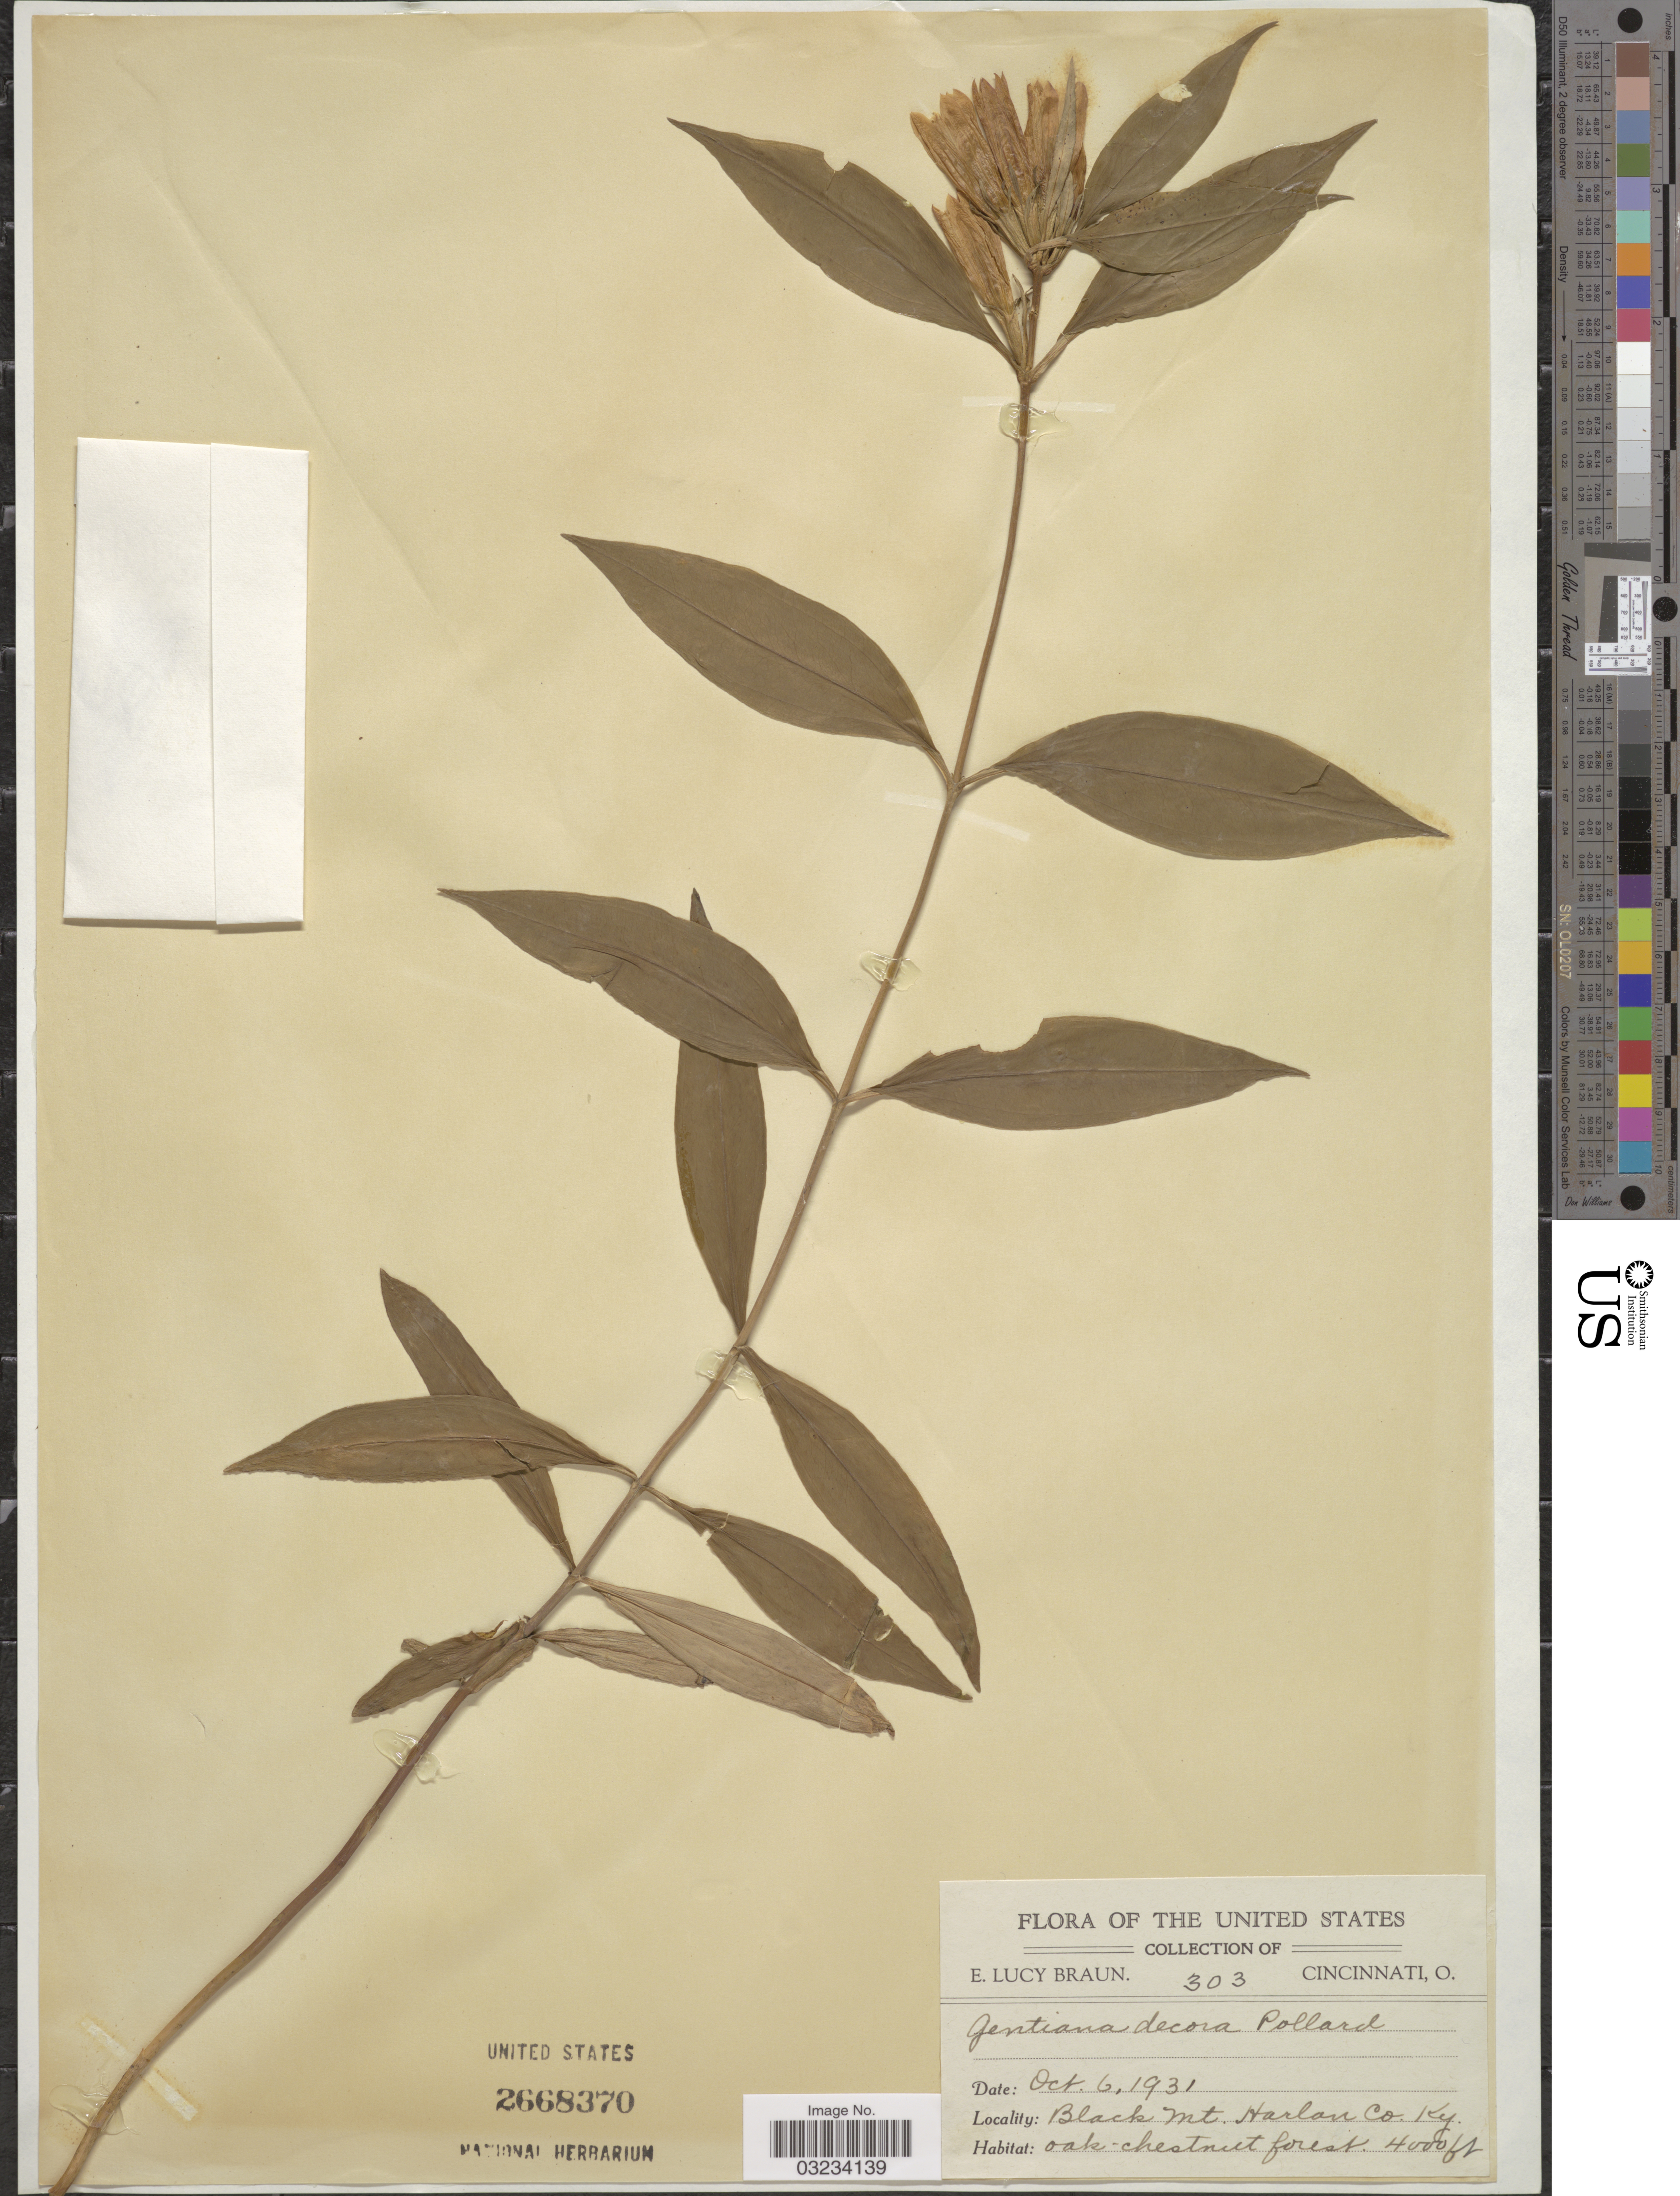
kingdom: Plantae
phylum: Tracheophyta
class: Magnoliopsida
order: Gentianales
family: Gentianaceae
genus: Gentiana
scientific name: Gentiana decora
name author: Pollard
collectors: E. Braun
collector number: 303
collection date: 1931-10-06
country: United States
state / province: Kentucky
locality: Black Mt. Harlan Co.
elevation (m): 1219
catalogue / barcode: US 2668370